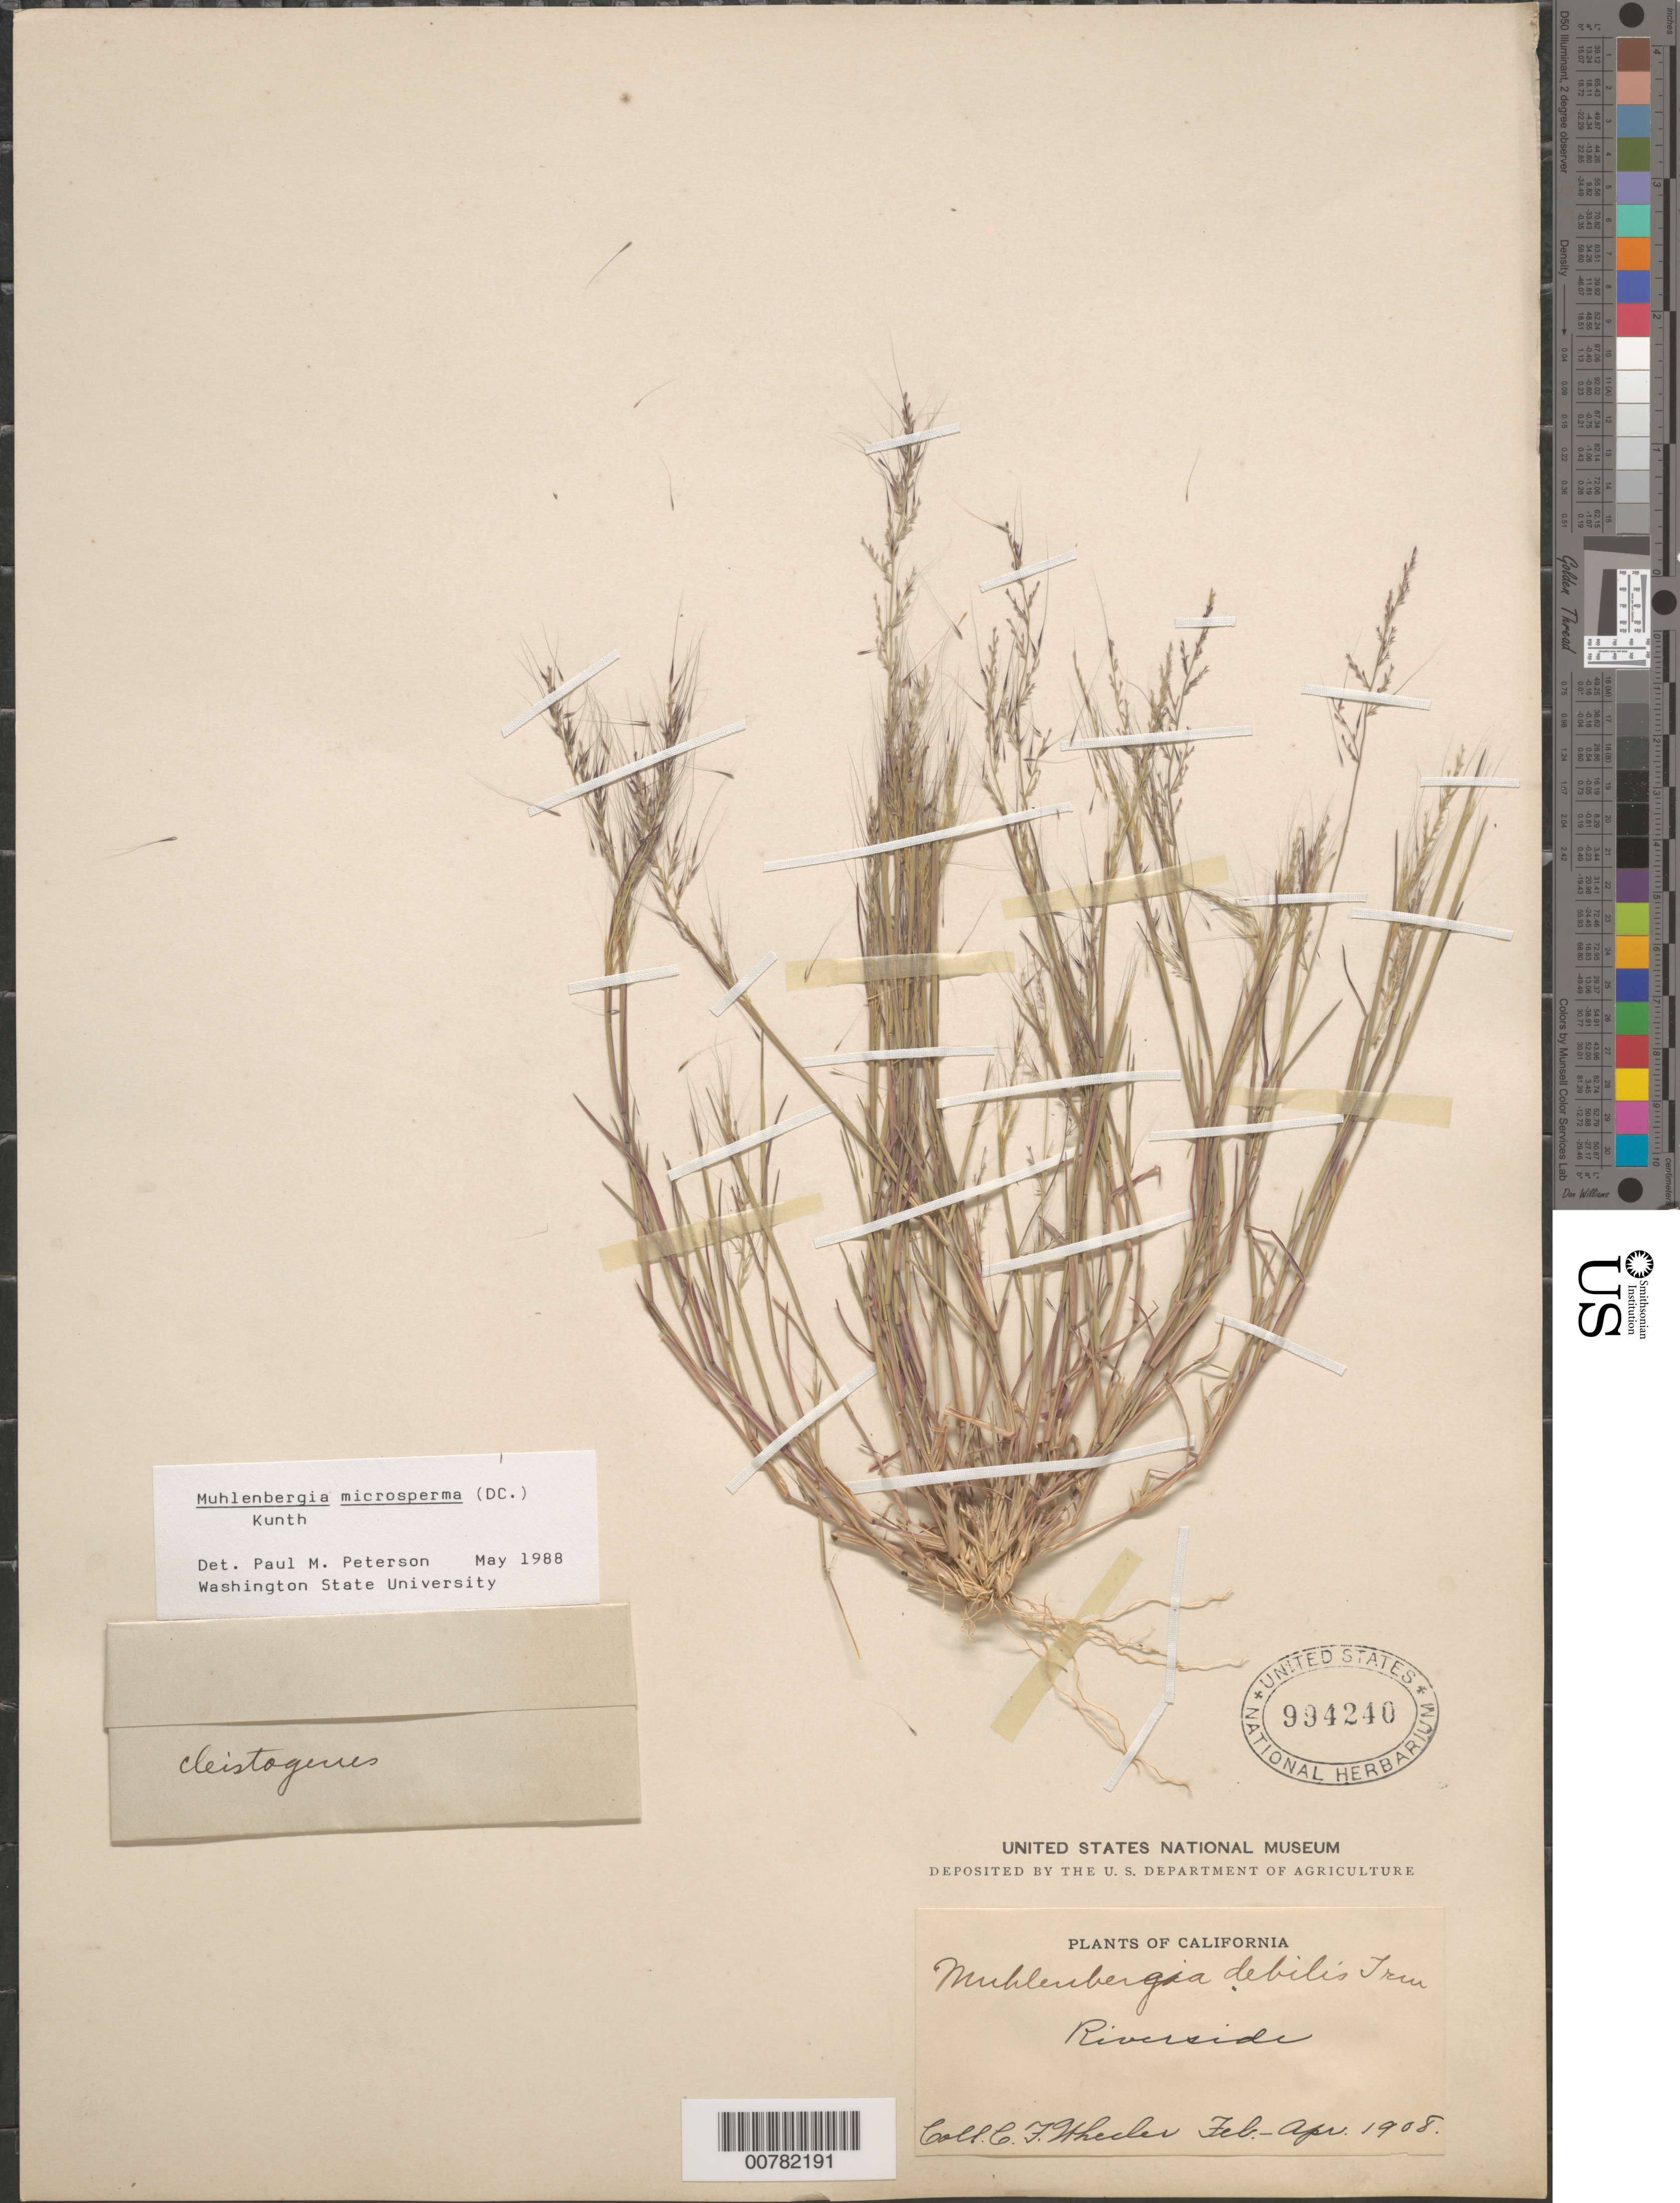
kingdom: Plantae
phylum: Tracheophyta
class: Liliopsida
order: Poales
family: Poaceae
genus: Muhlenbergia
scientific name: Muhlenbergia microsperma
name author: (DC.) Kunth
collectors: C. Wheeler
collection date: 1908-02/1908-04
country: United States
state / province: California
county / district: Riverside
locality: Riverside.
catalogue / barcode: US 994240